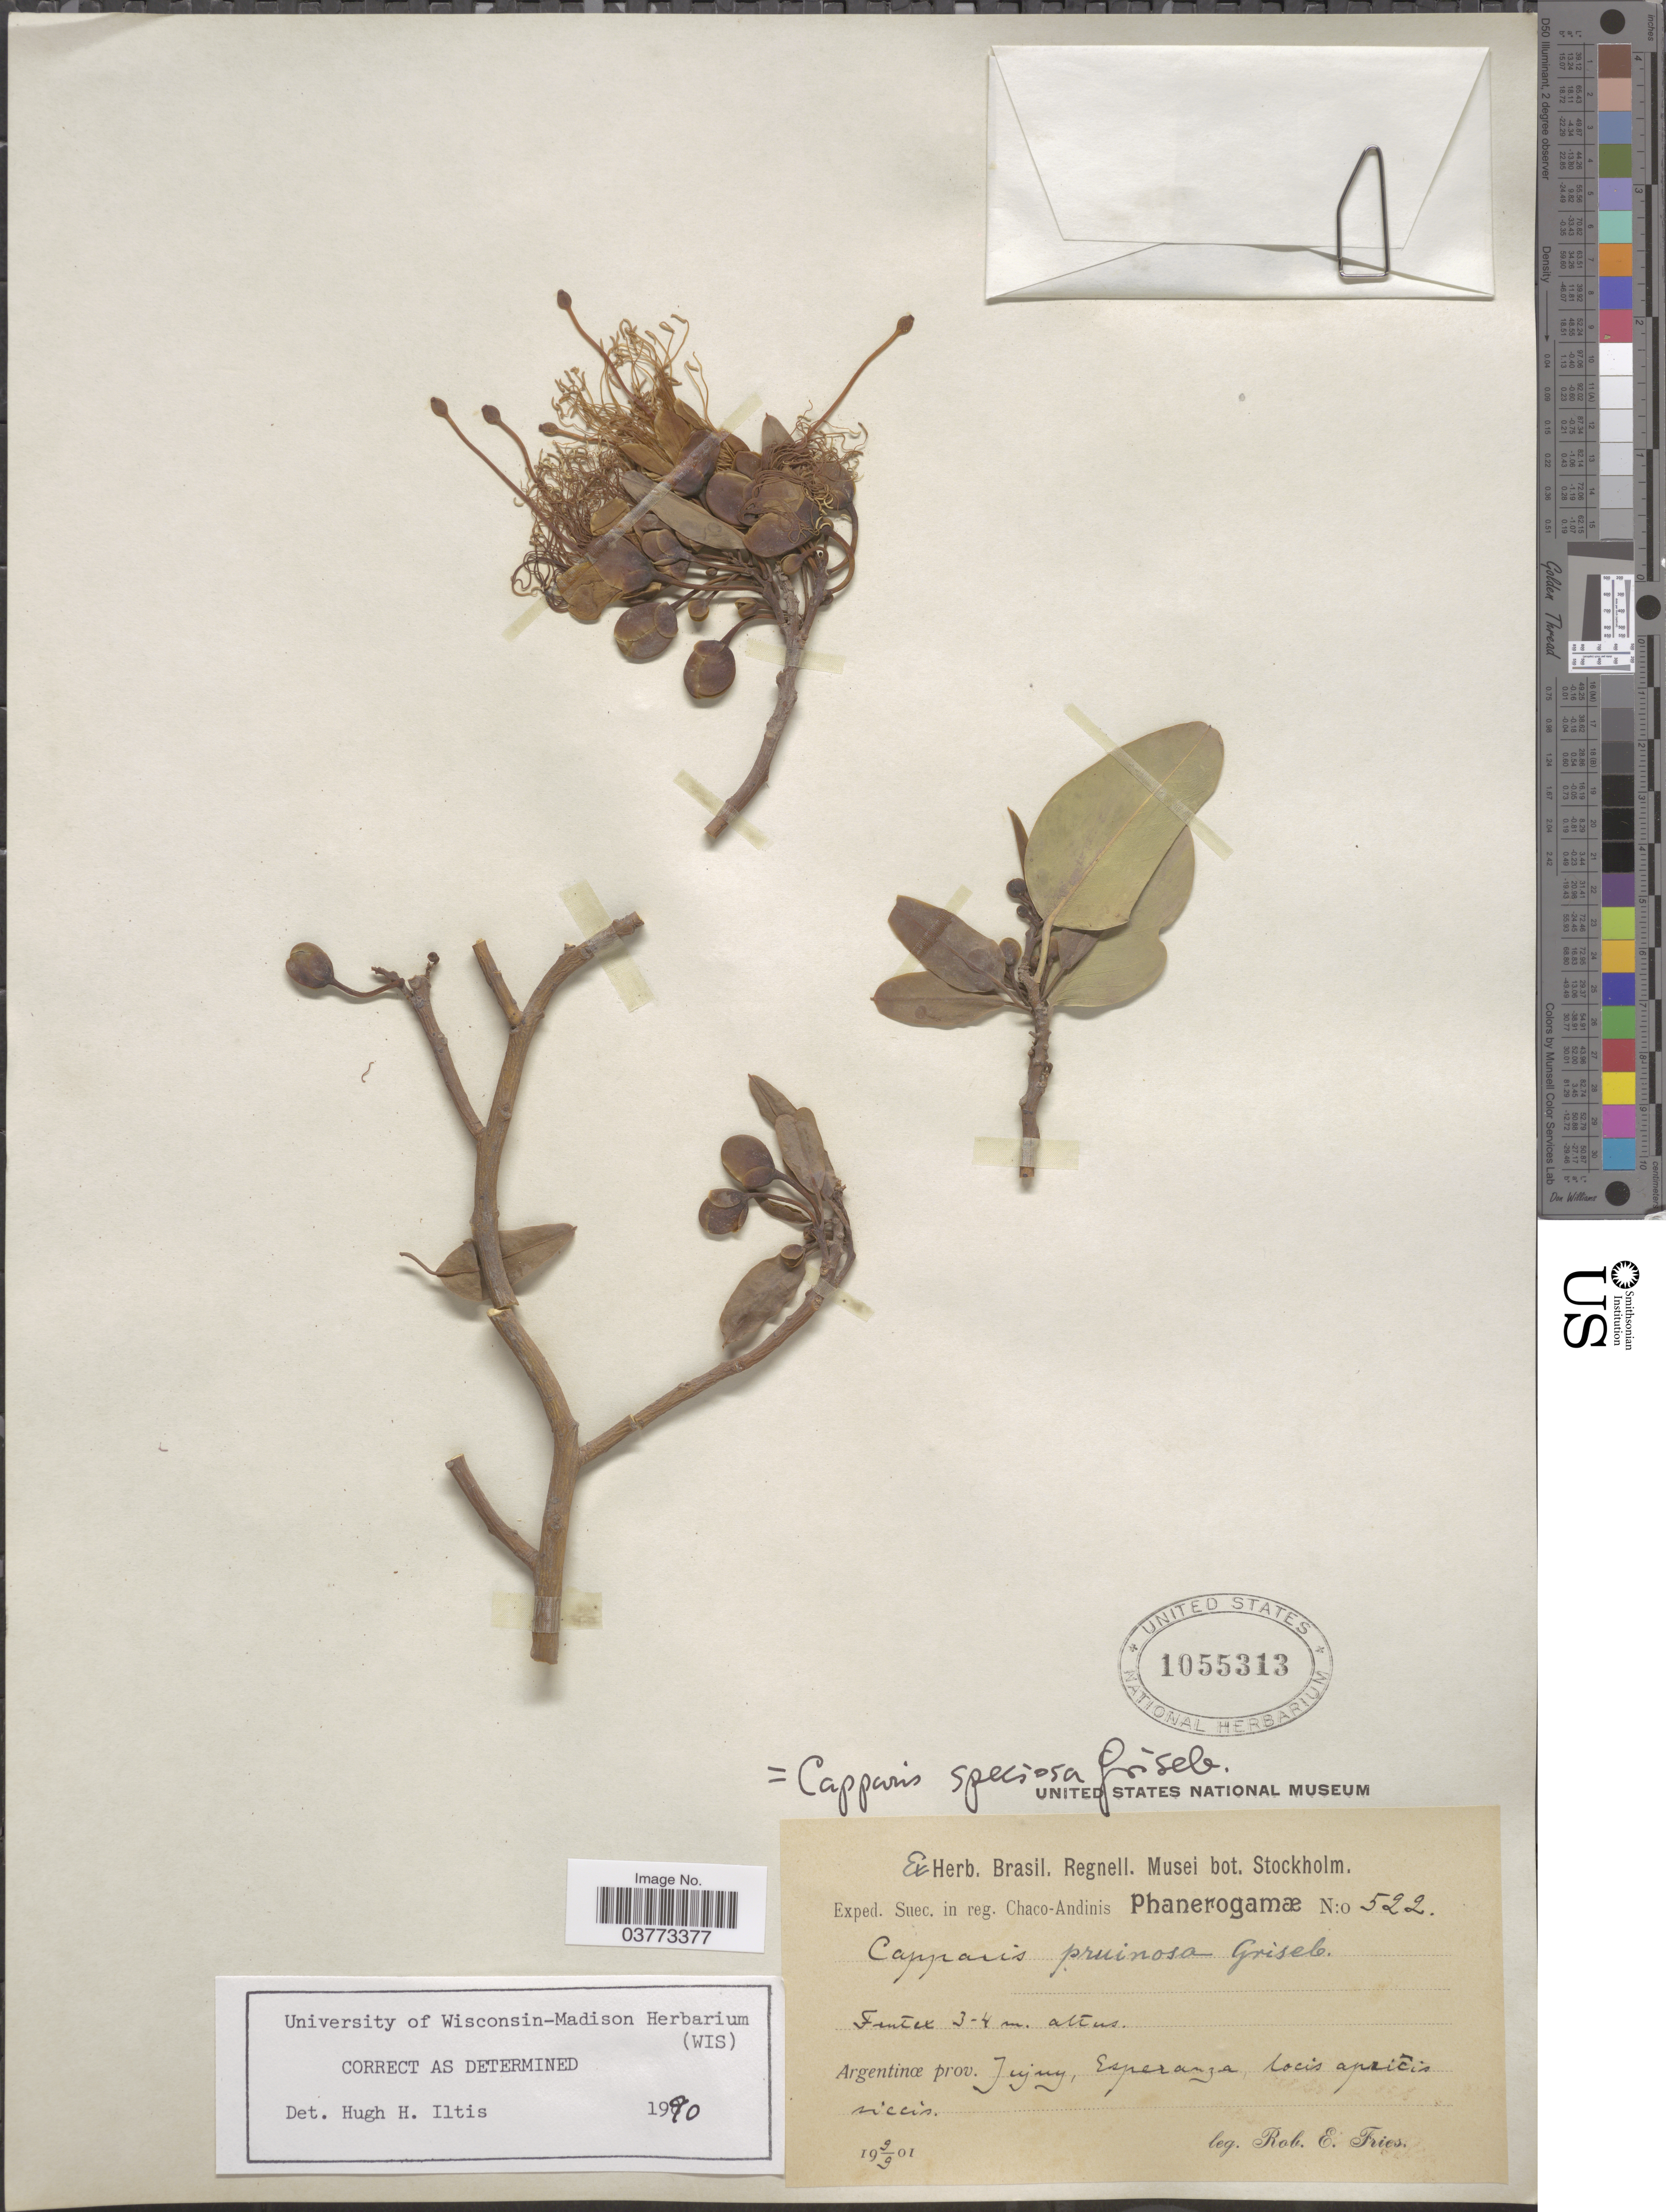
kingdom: Plantae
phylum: Tracheophyta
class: Magnoliopsida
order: Brassicales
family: Capparaceae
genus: Anisocapparis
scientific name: Anisocapparis speciosa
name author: (Griseb.) Cornejo & Iltis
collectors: R. E. Fries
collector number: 522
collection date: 1901-09-09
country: Argentina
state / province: Jujuy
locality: Suec. in reg. Chaco-Andinis. Esperanza, locis apricis siccis.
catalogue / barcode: US 1055313